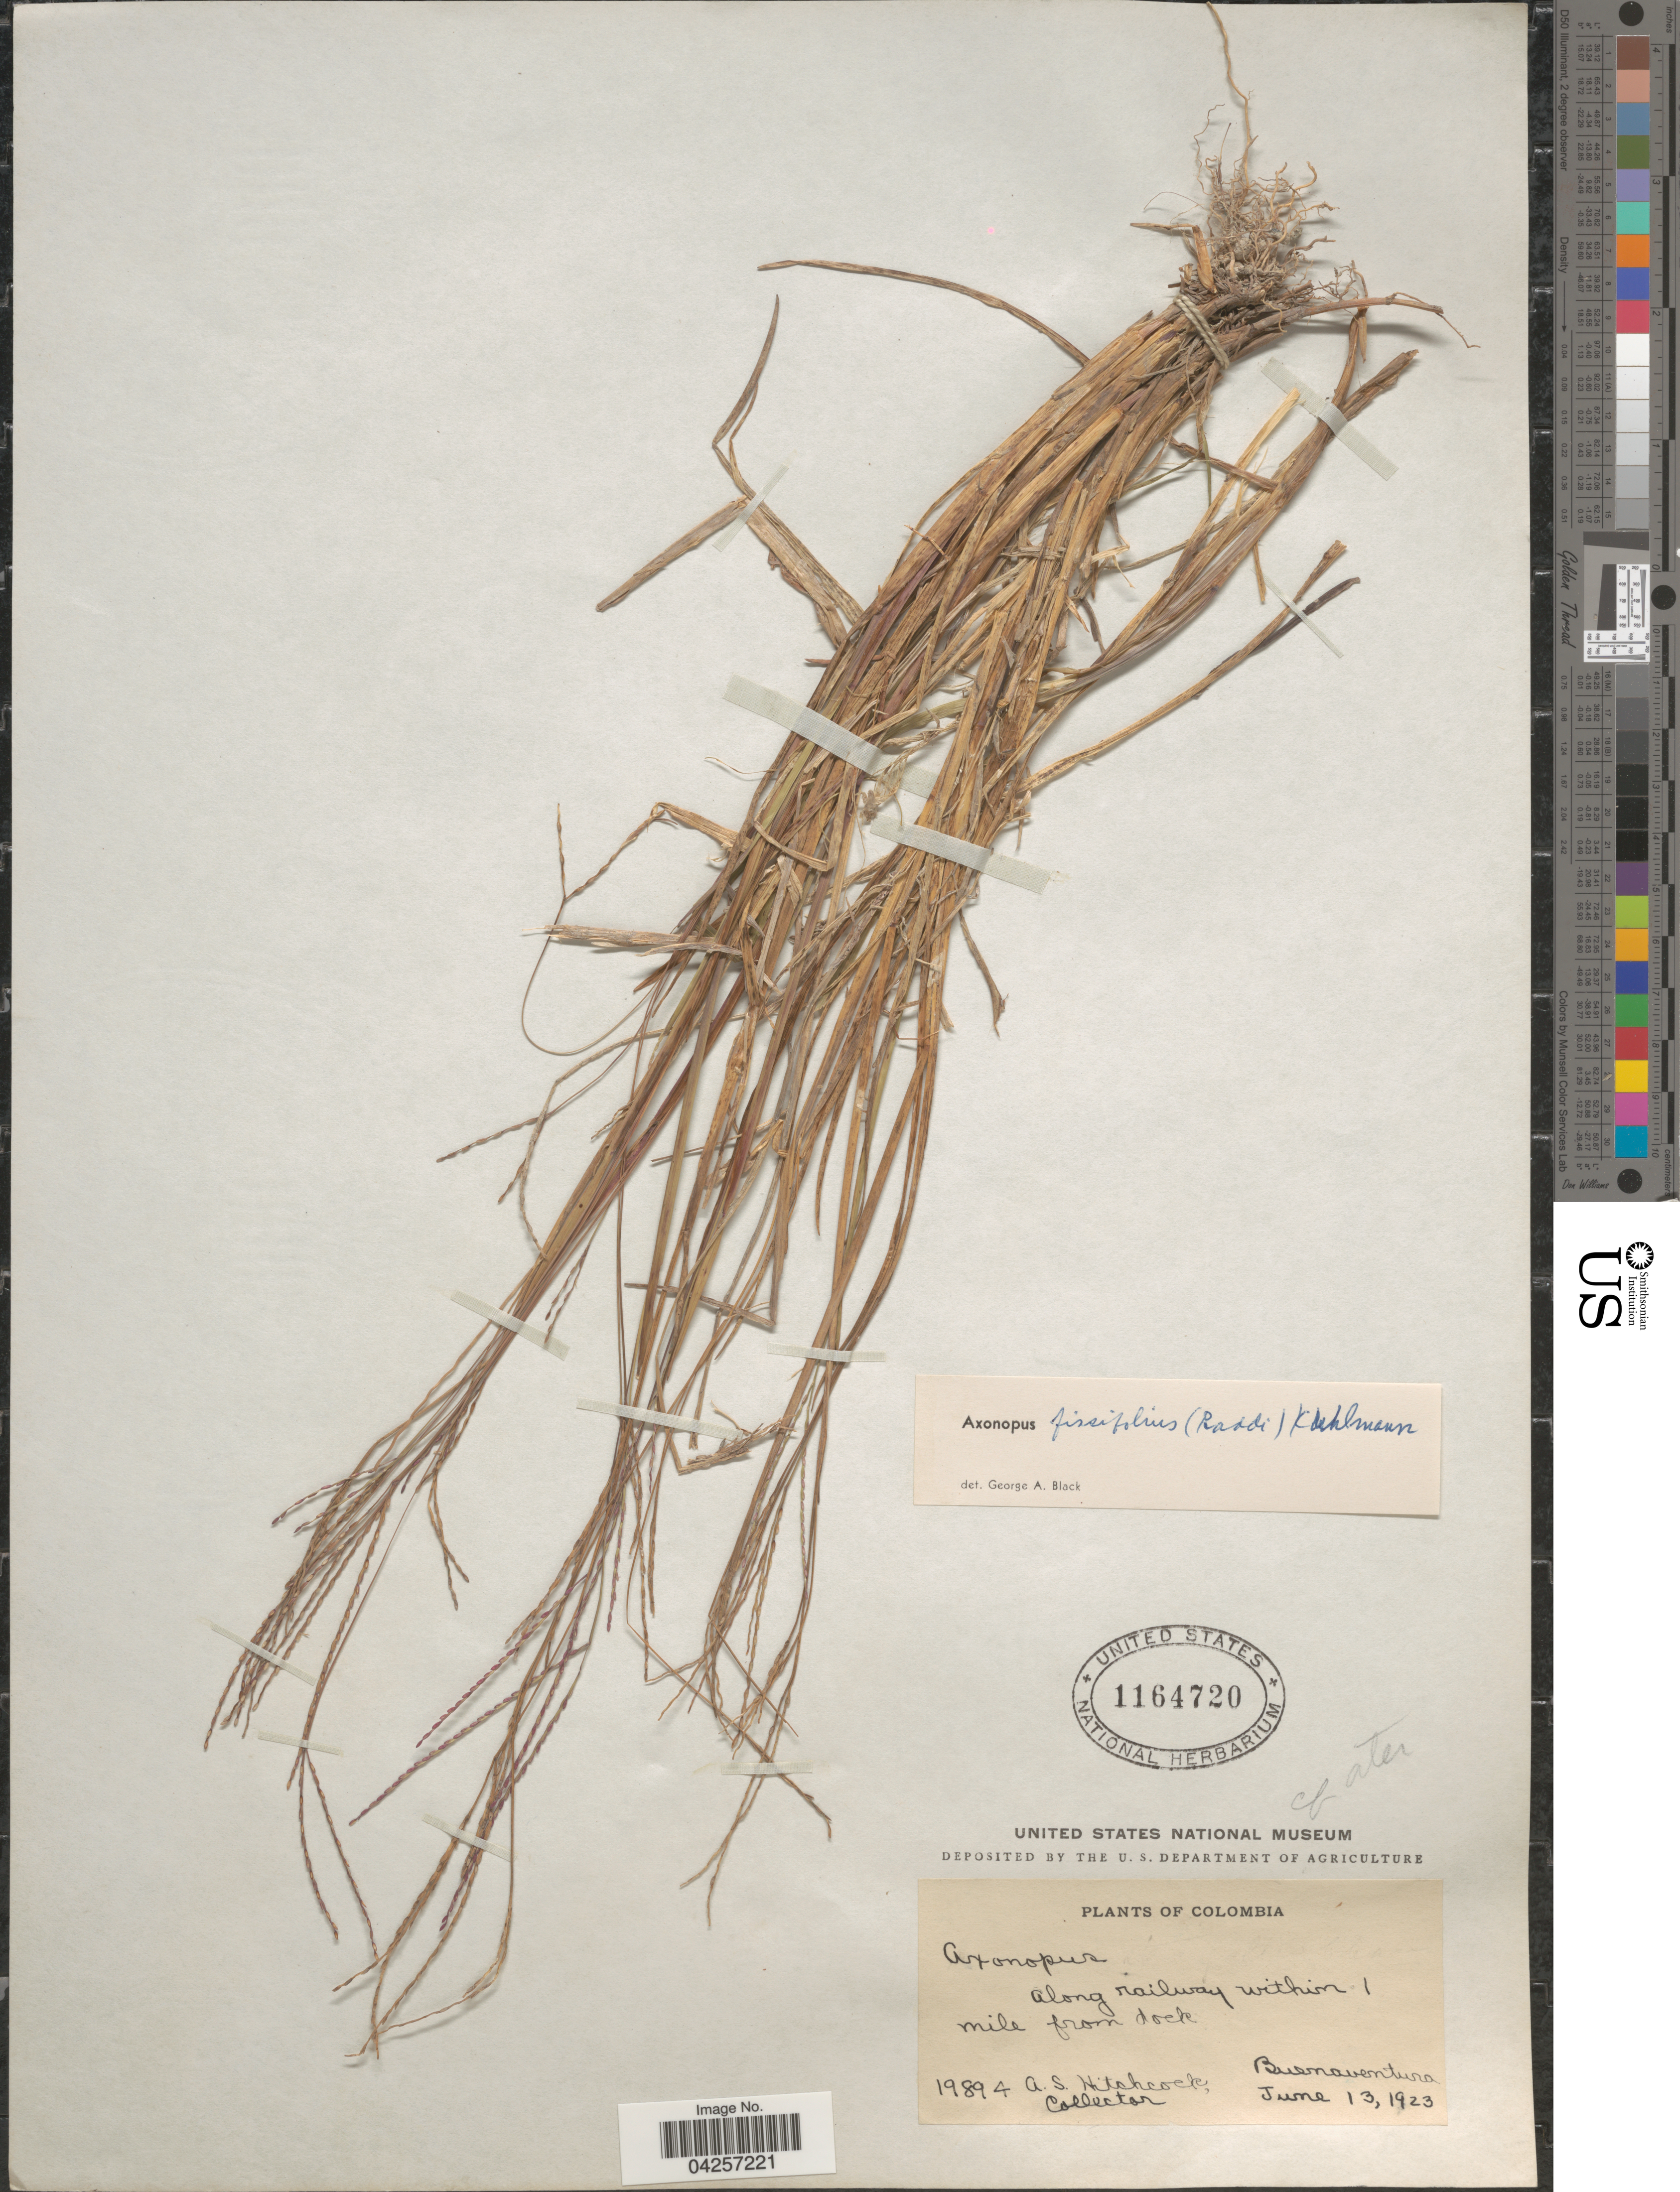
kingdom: Plantae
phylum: Tracheophyta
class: Liliopsida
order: Poales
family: Poaceae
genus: Axonopus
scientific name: Axonopus fissifolius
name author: (Raddi) Kuhlm.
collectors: A. S. Hitchcock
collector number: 19894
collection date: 1923-06-13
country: Colombia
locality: Along railway within 1 mile from dock. Buenaventura.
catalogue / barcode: US 1164720